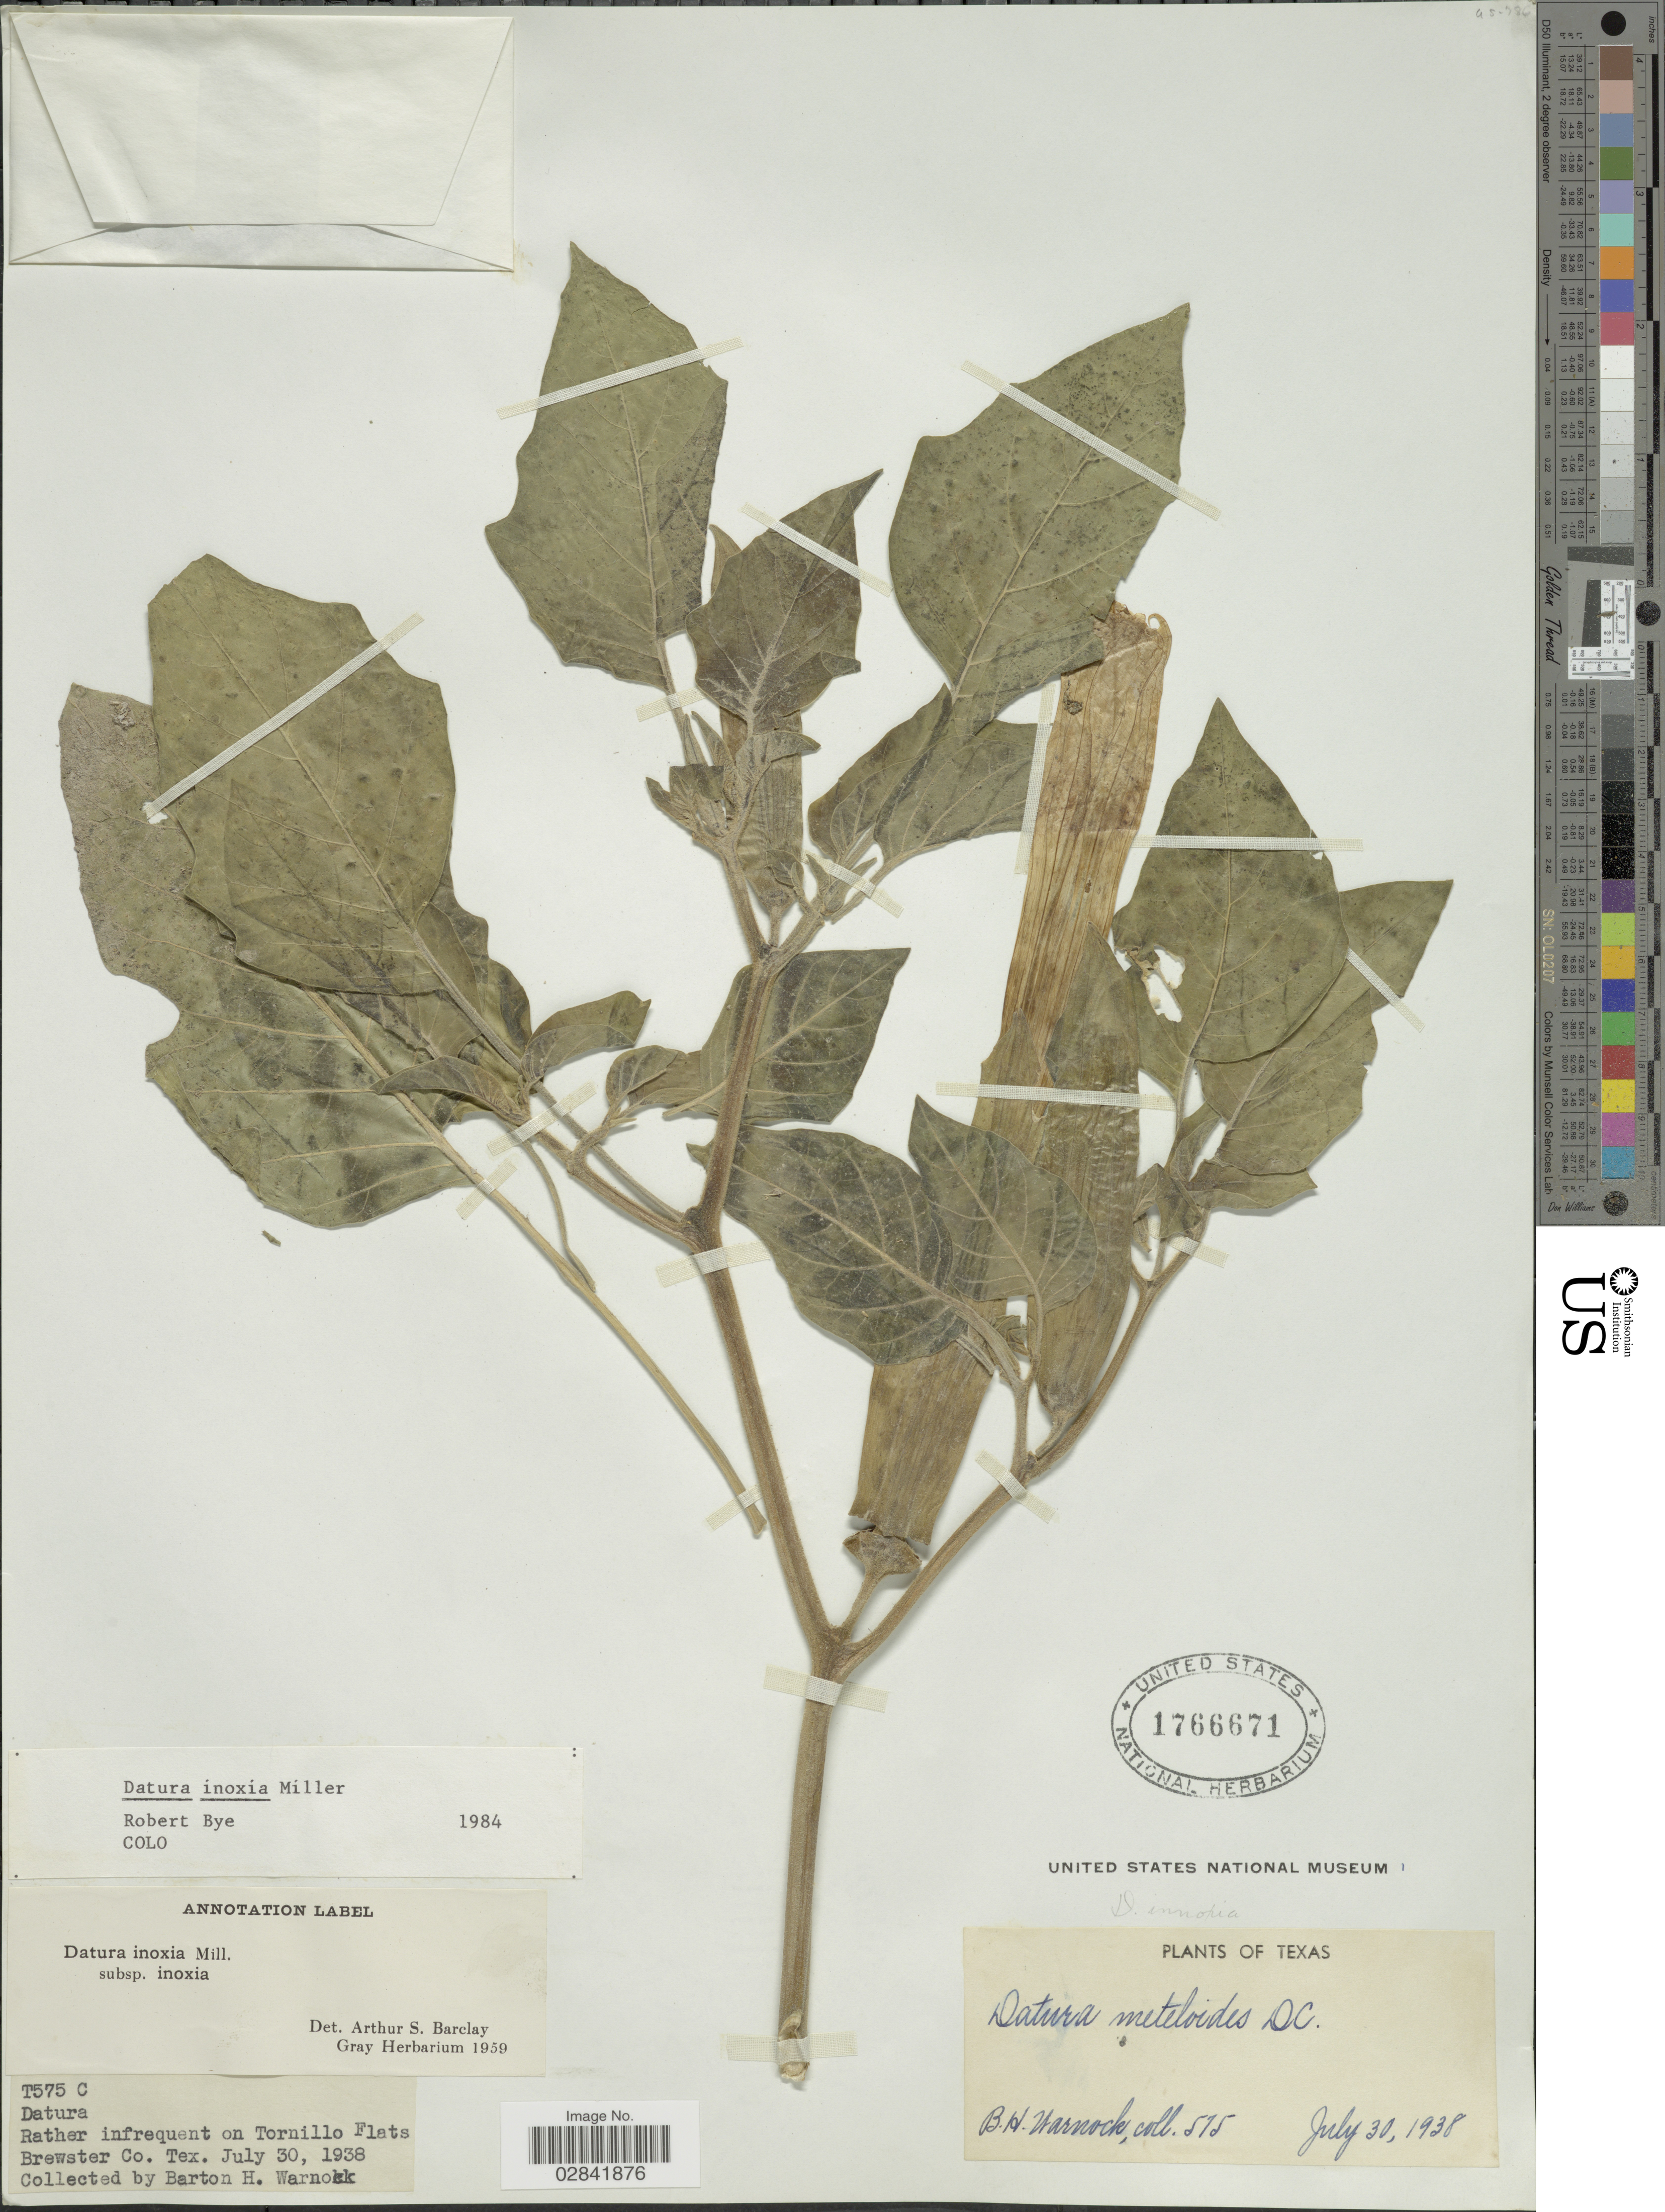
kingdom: Plantae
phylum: Tracheophyta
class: Magnoliopsida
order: Solanales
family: Solanaceae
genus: Datura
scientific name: Datura innoxia subsp. quinquecuspidata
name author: (Torr.) A.S. Barclay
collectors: B. H. Warnock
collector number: T575 C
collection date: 1938-07-30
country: United States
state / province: Texas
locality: Rather infrequent on Tornillo Flats, Brewster Co.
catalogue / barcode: US 1766671